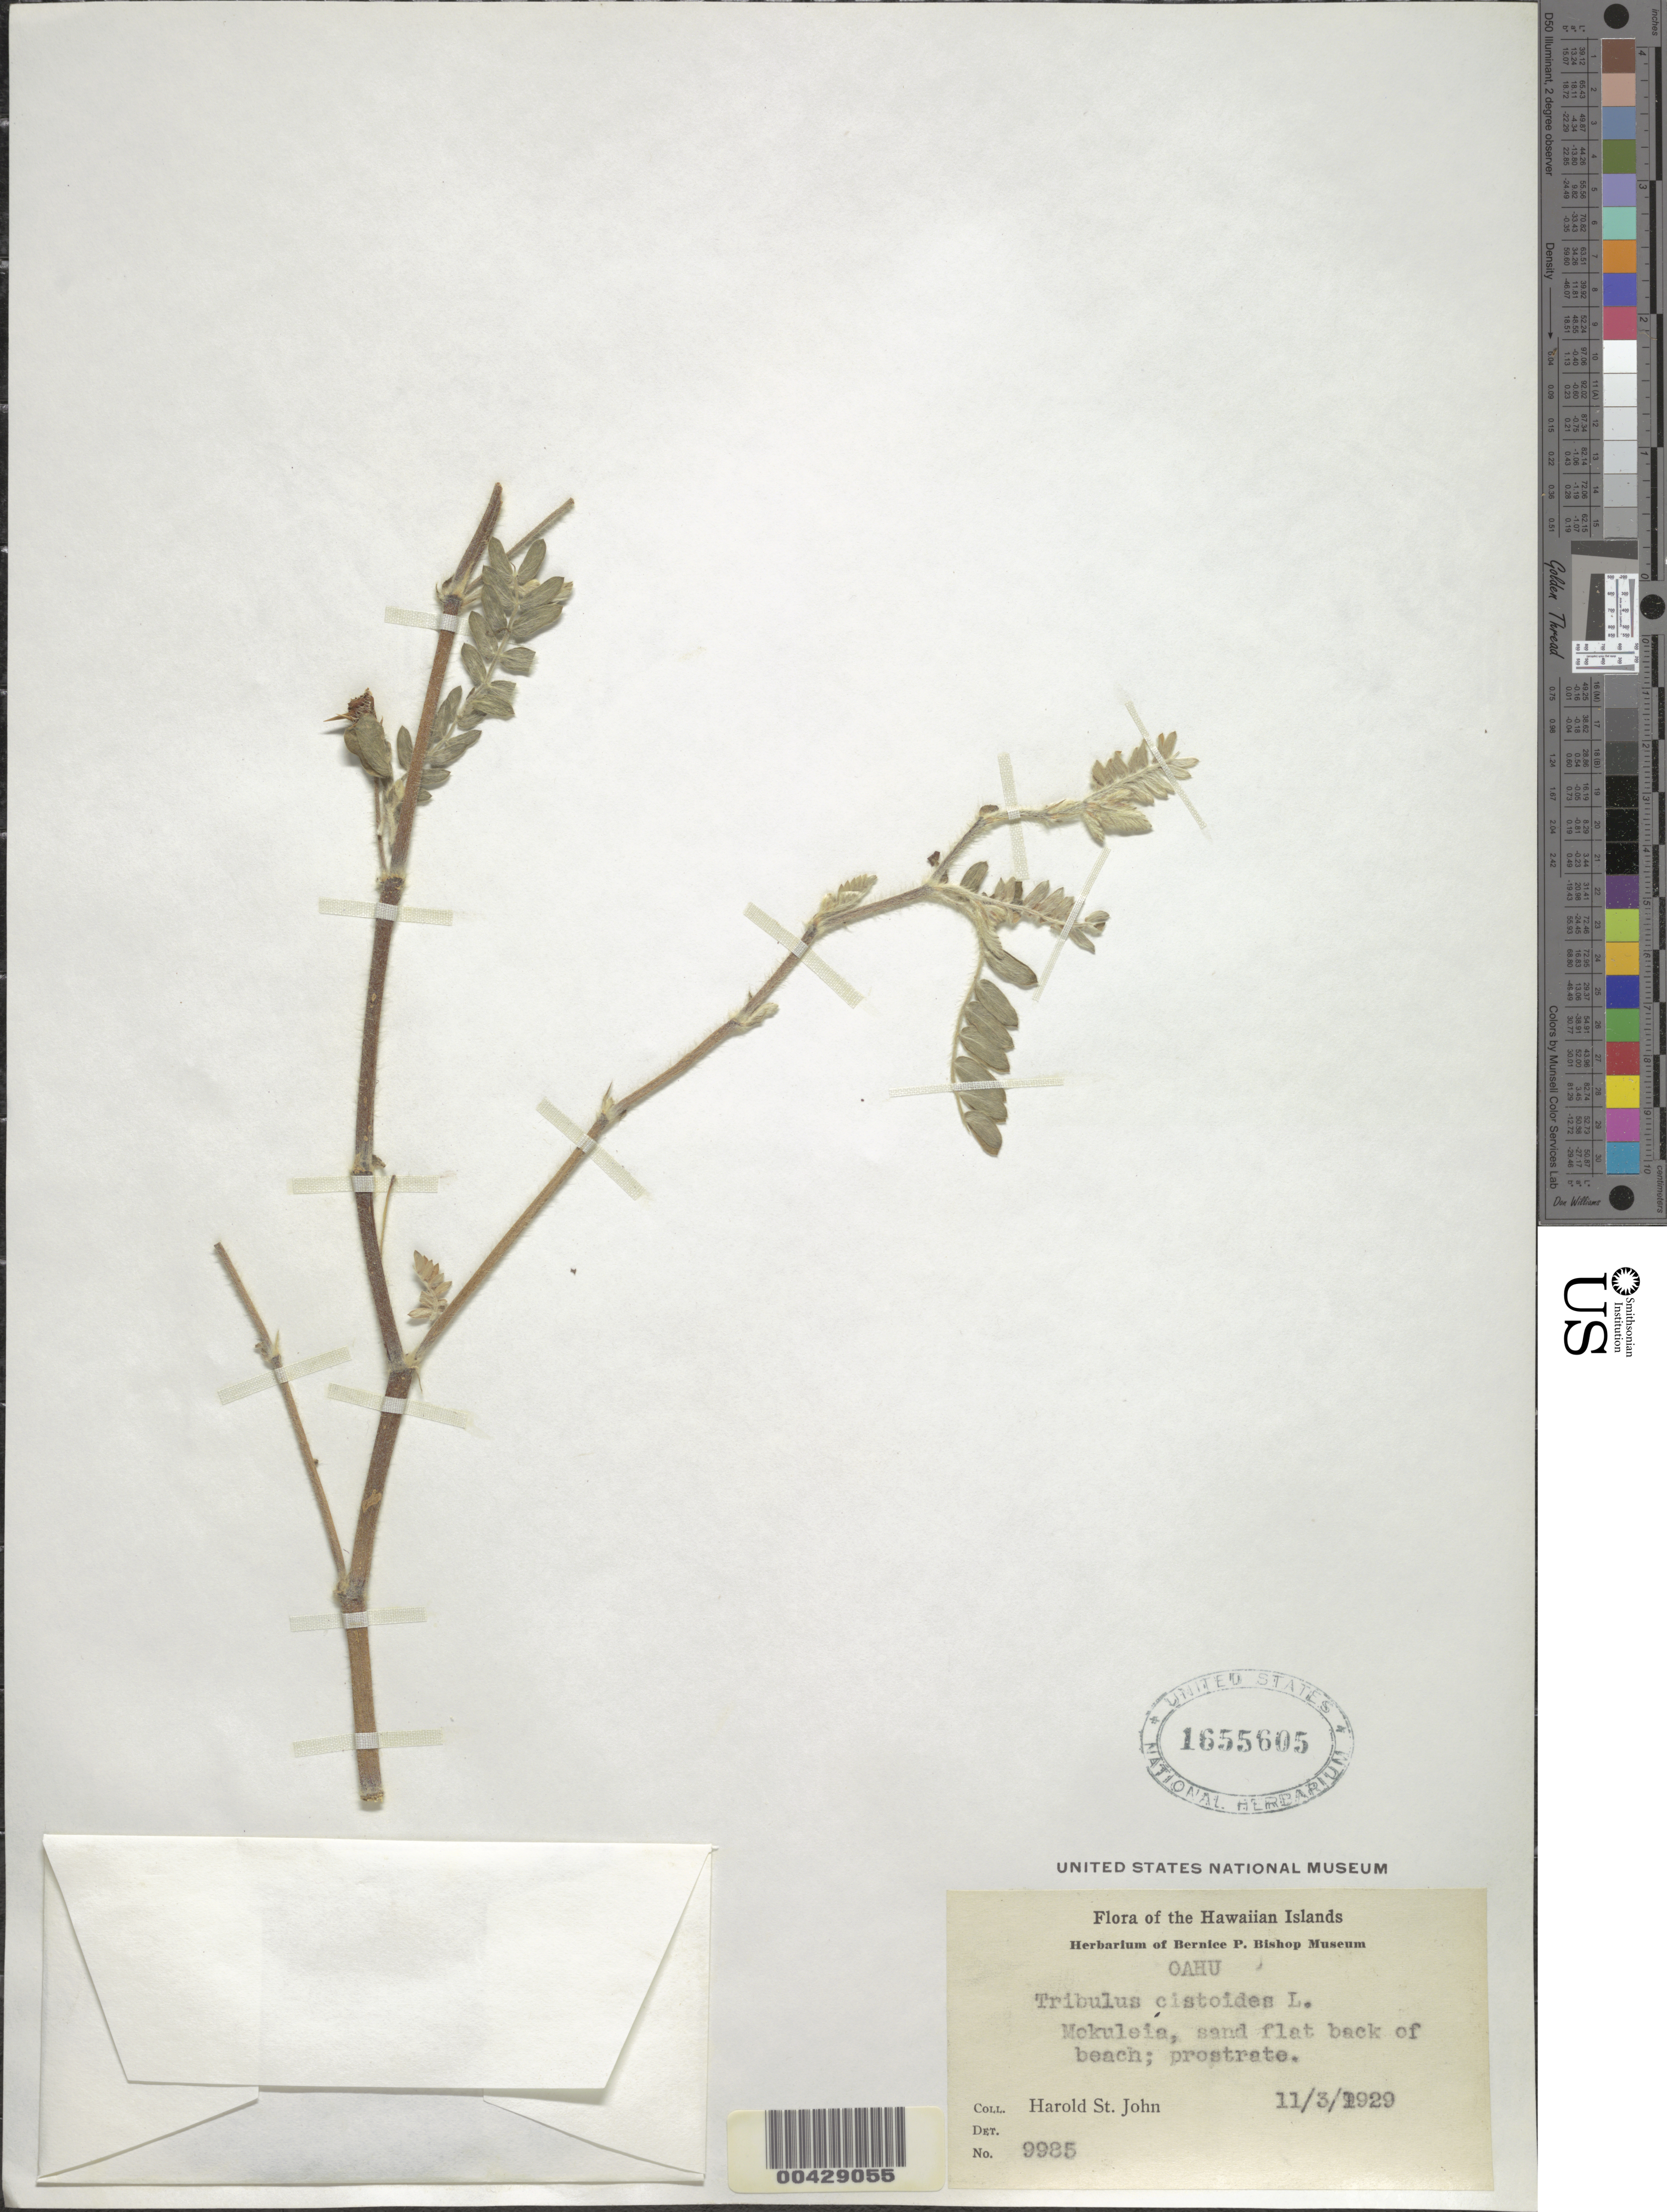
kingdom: Plantae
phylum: Tracheophyta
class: Magnoliopsida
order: Zygophyllales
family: Zygophyllaceae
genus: Tribulus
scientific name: Tribulus cistoides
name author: L.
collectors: H. St. John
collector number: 9985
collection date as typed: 3 Nov 1929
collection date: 1929-11-03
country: United States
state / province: Hawaii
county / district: Honolulu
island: Oahu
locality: Mokuleia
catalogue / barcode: US 1655605